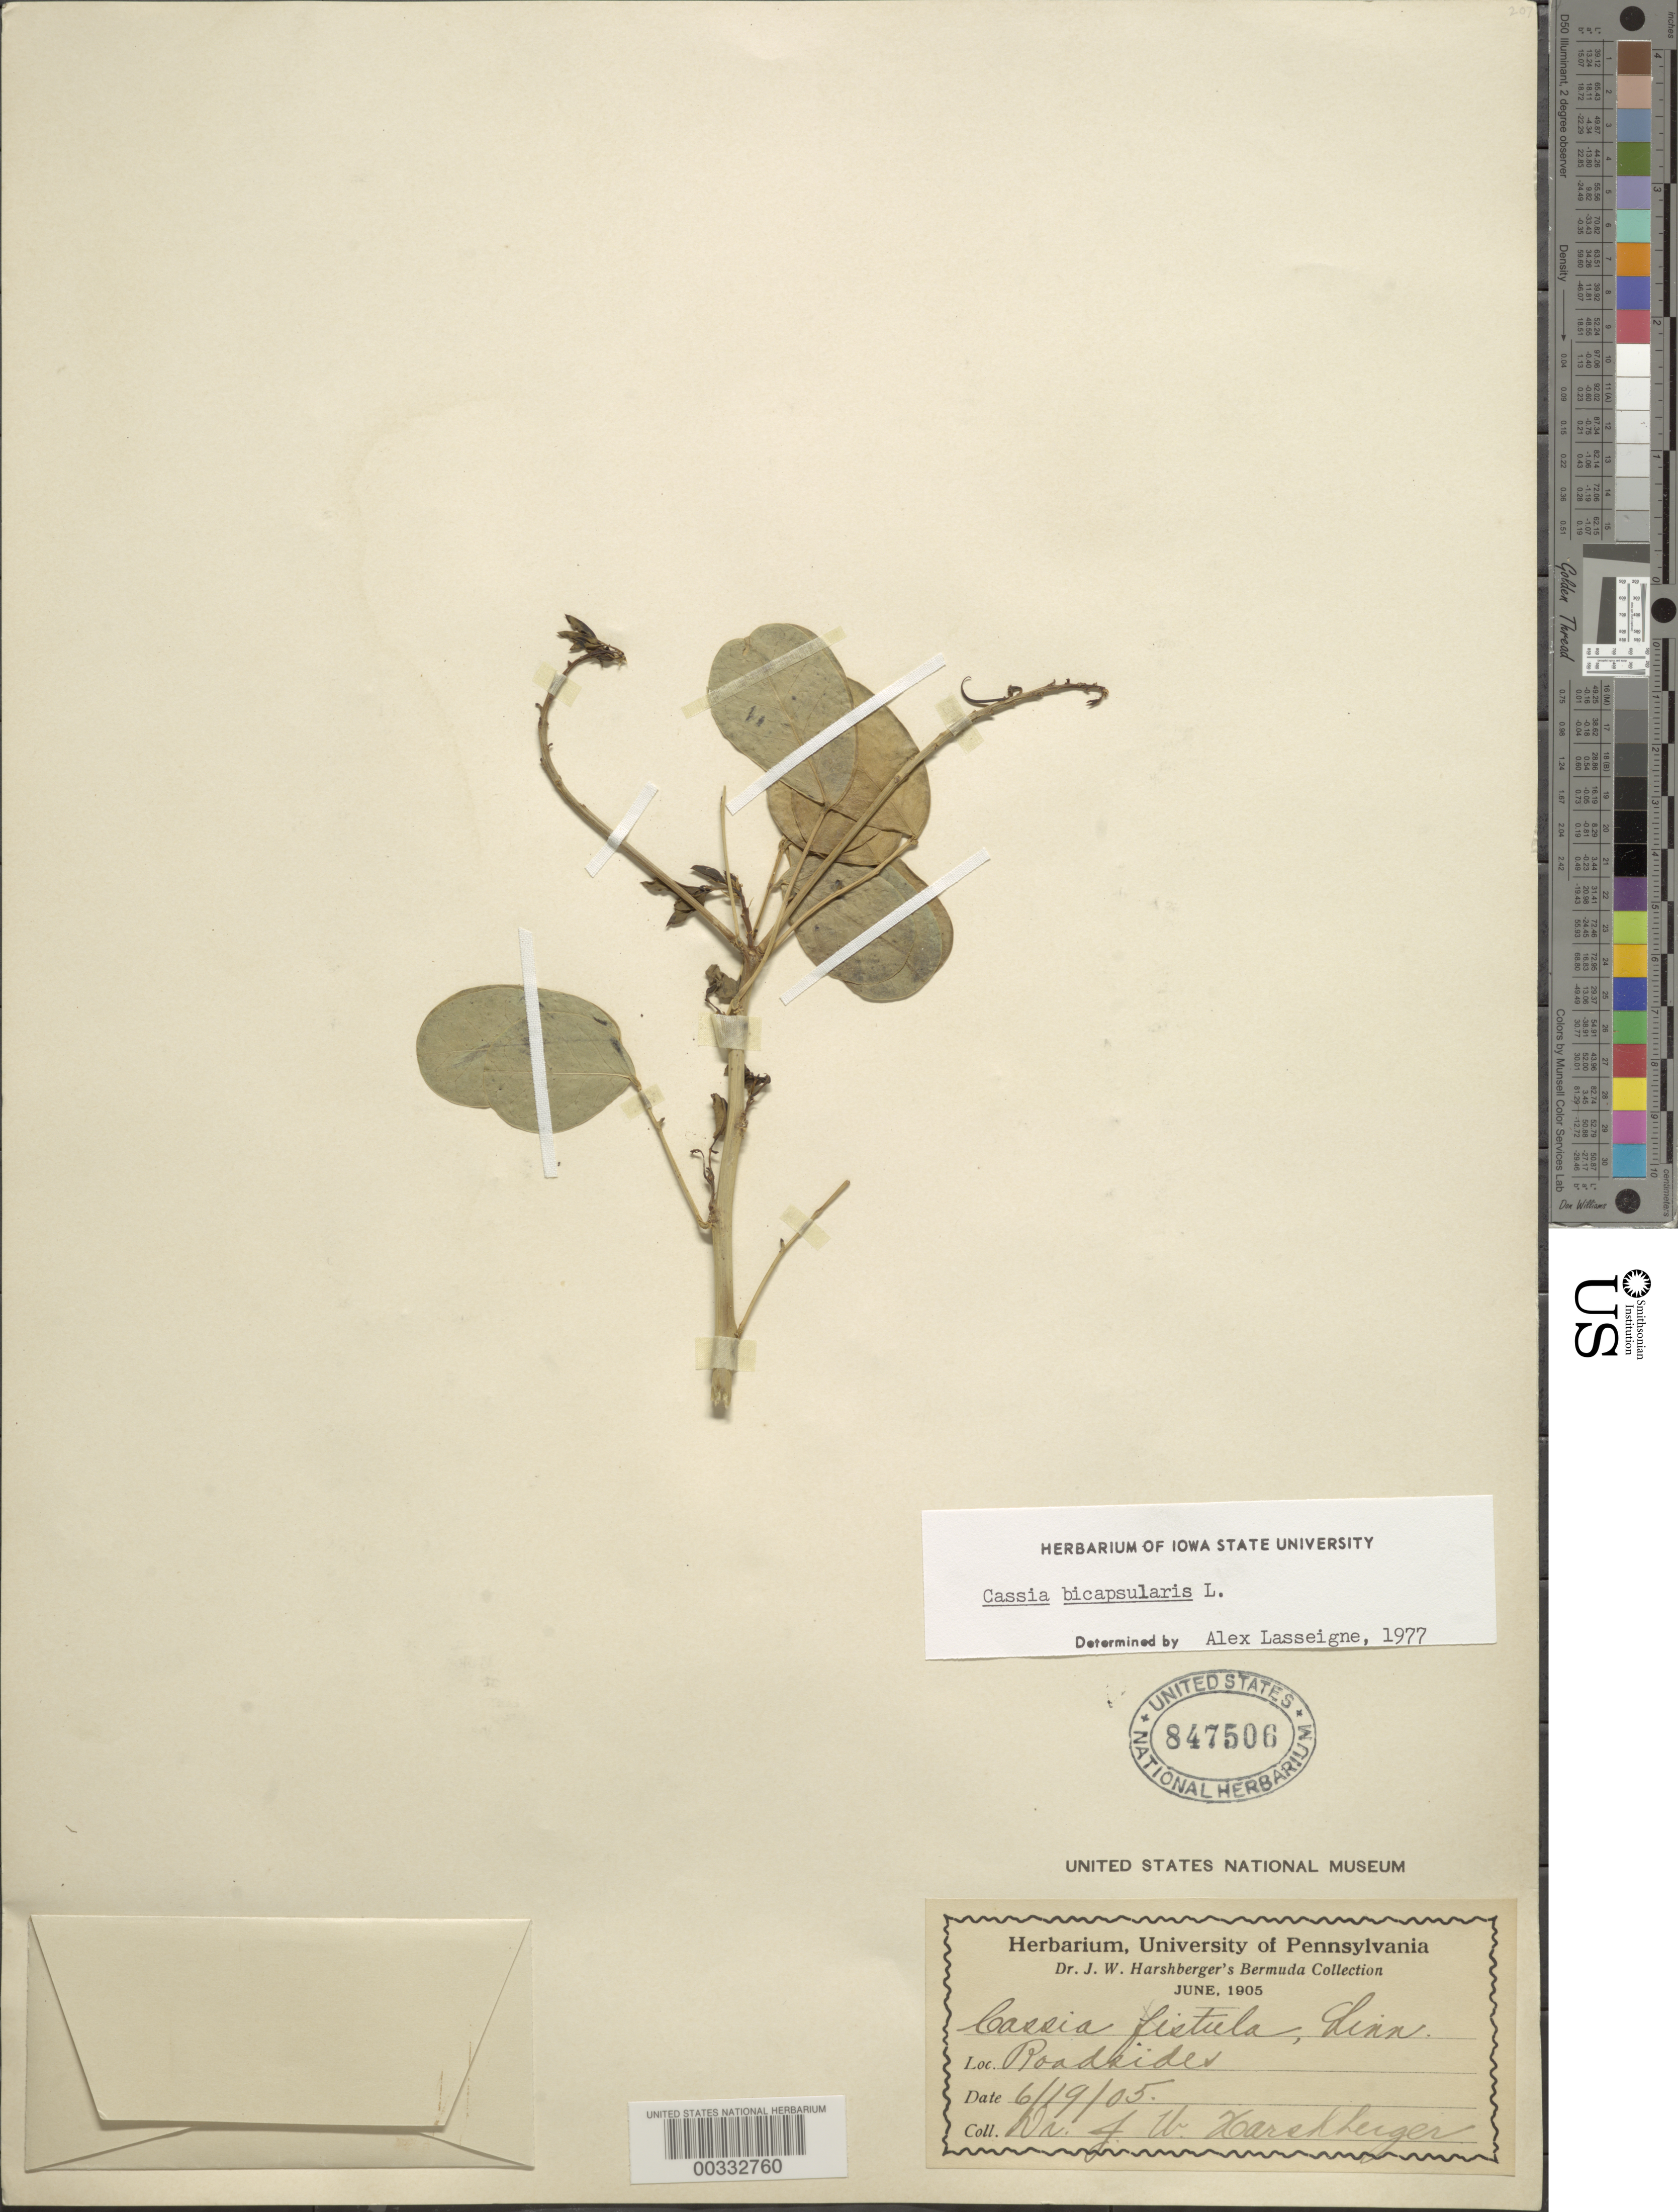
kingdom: Plantae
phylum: Tracheophyta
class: Magnoliopsida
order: Fabales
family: Fabaceae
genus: Senna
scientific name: Senna bicapsularis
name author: (L.) Roxb.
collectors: J. W. Harshberger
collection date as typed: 19 Jun 1905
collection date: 1905-06-19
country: Bermuda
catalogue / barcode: US 847506